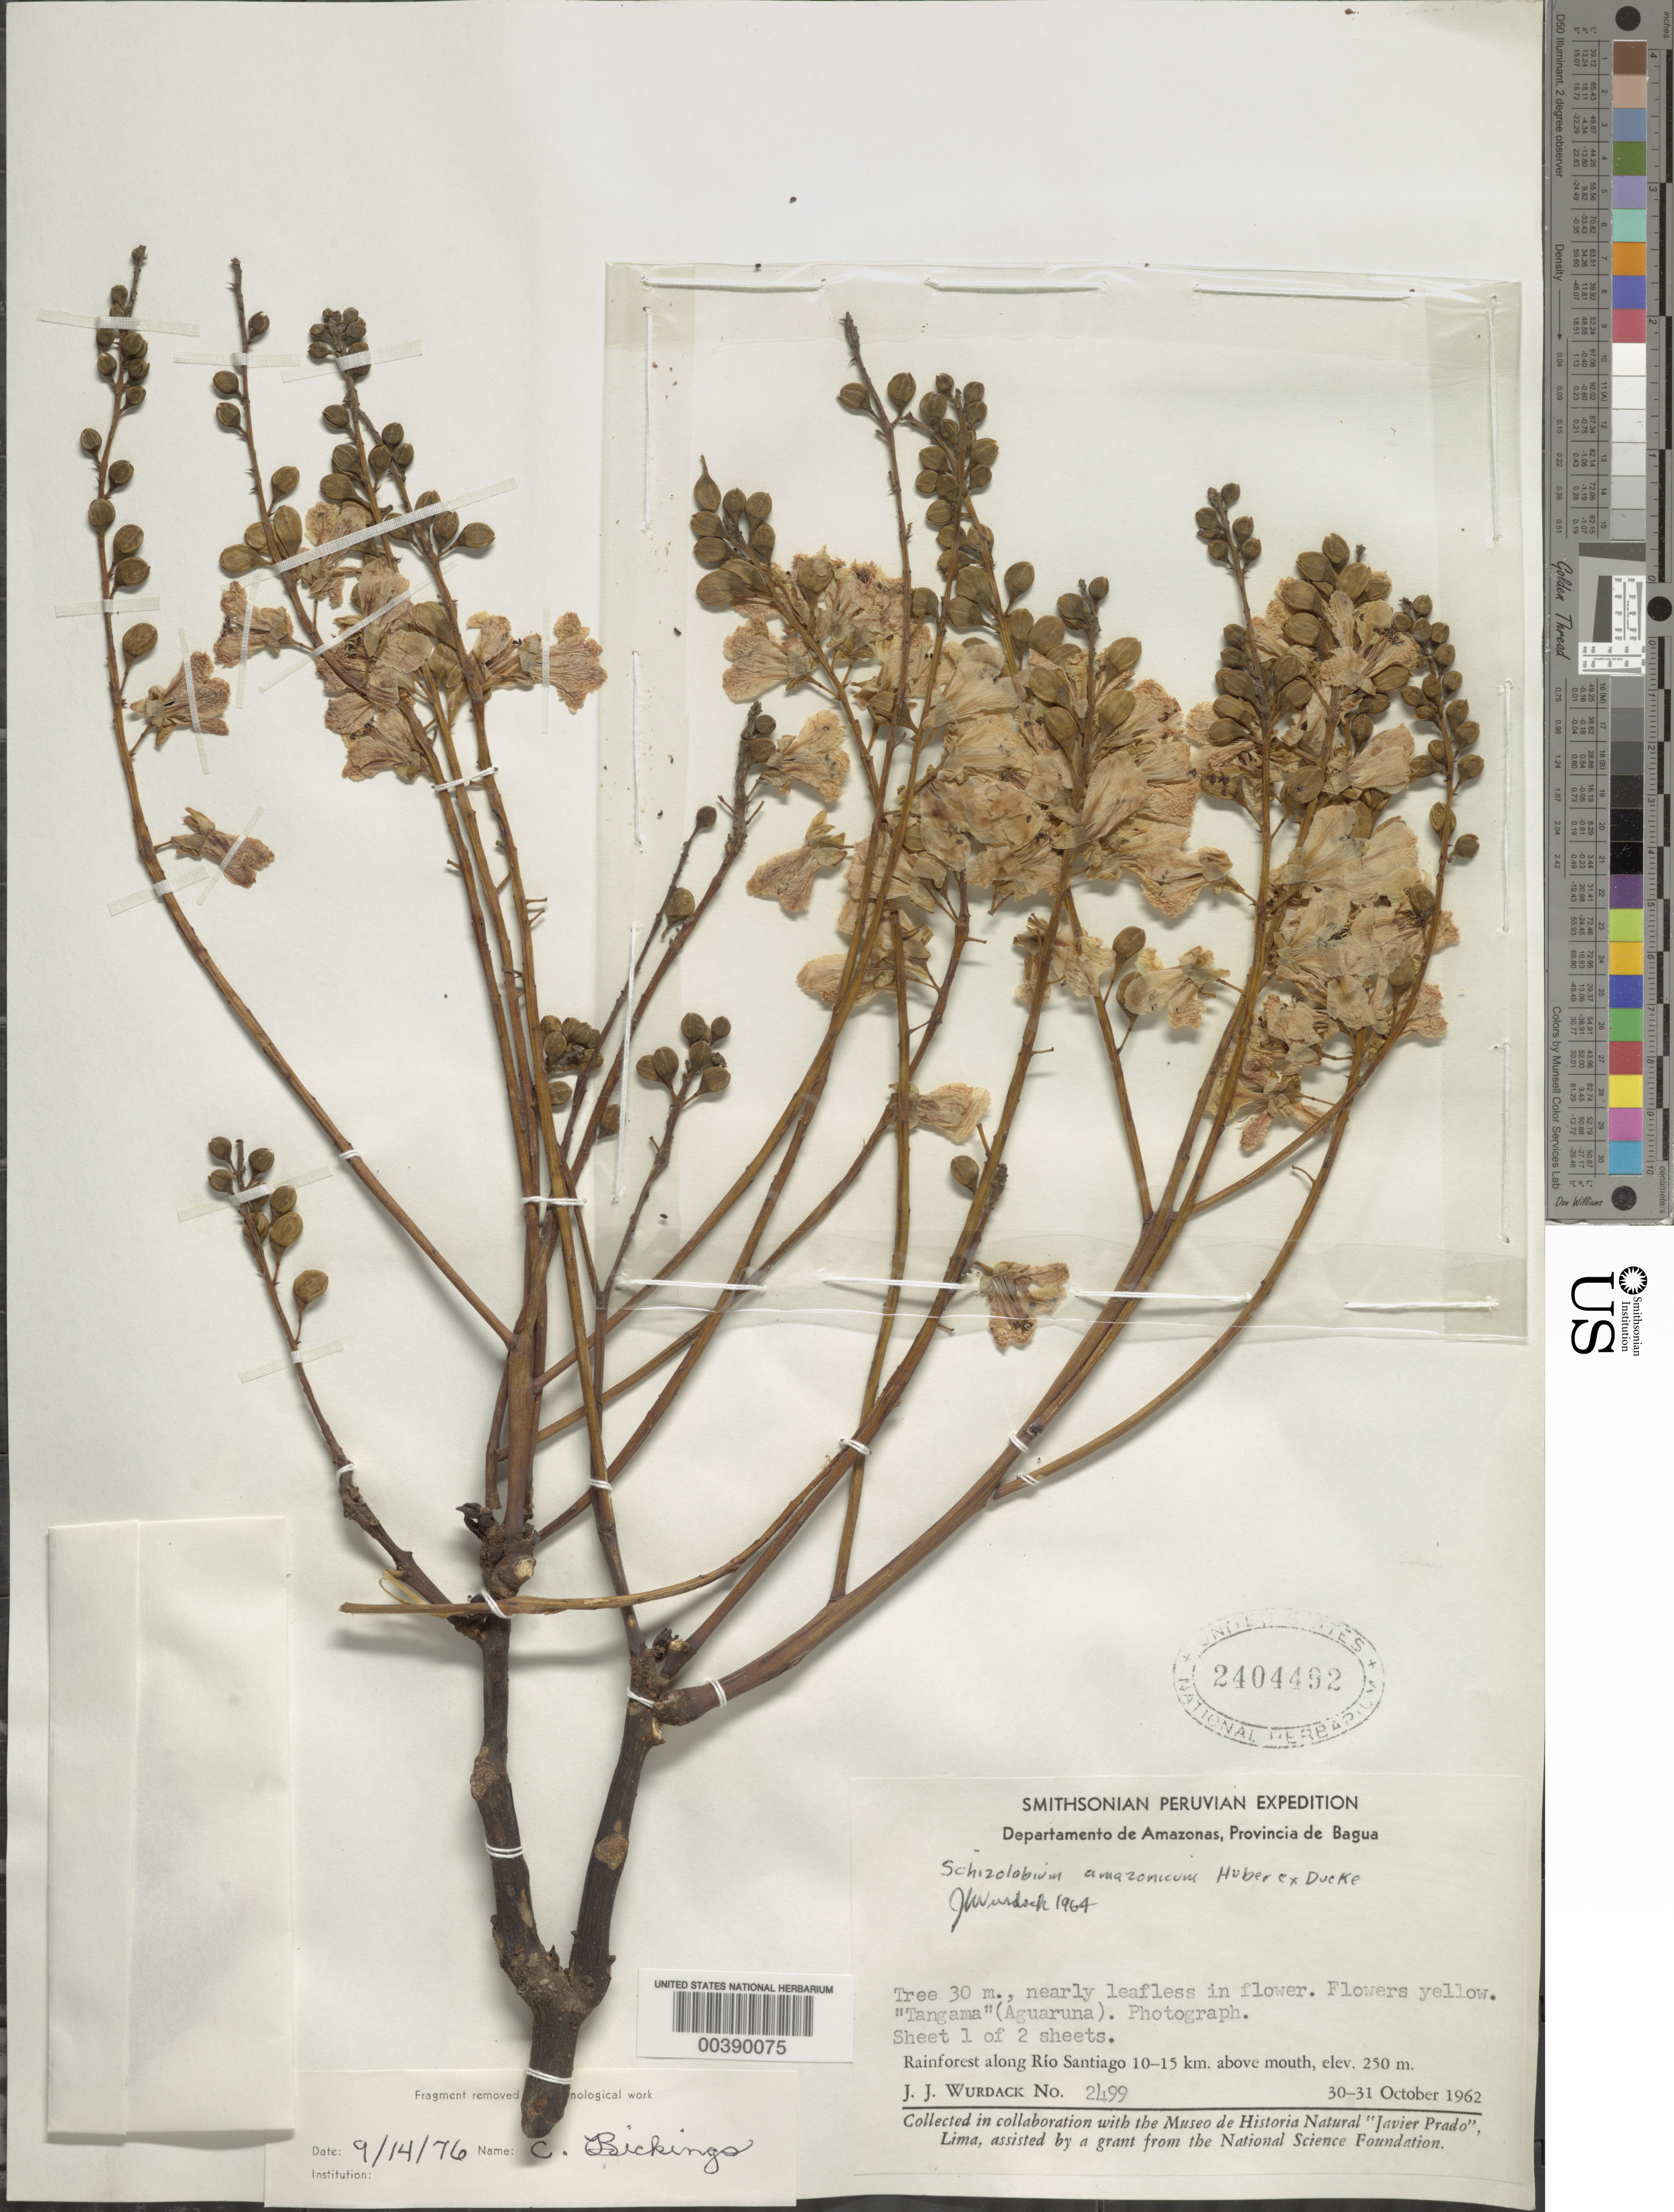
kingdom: Plantae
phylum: Tracheophyta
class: Magnoliopsida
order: Fabales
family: Fabaceae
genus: Schizolobium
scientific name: Schizolobium amazonicum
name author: Ducke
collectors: J. J. Wurdack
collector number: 2499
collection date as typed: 30 Oct 1962 to 31 Oct 1962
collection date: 1962-10-30/1962-10-31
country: Peru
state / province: Amazonas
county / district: Bagua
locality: along Río Santiago 10-15 km above mouth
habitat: Rainforest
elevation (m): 250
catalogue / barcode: US 2404492